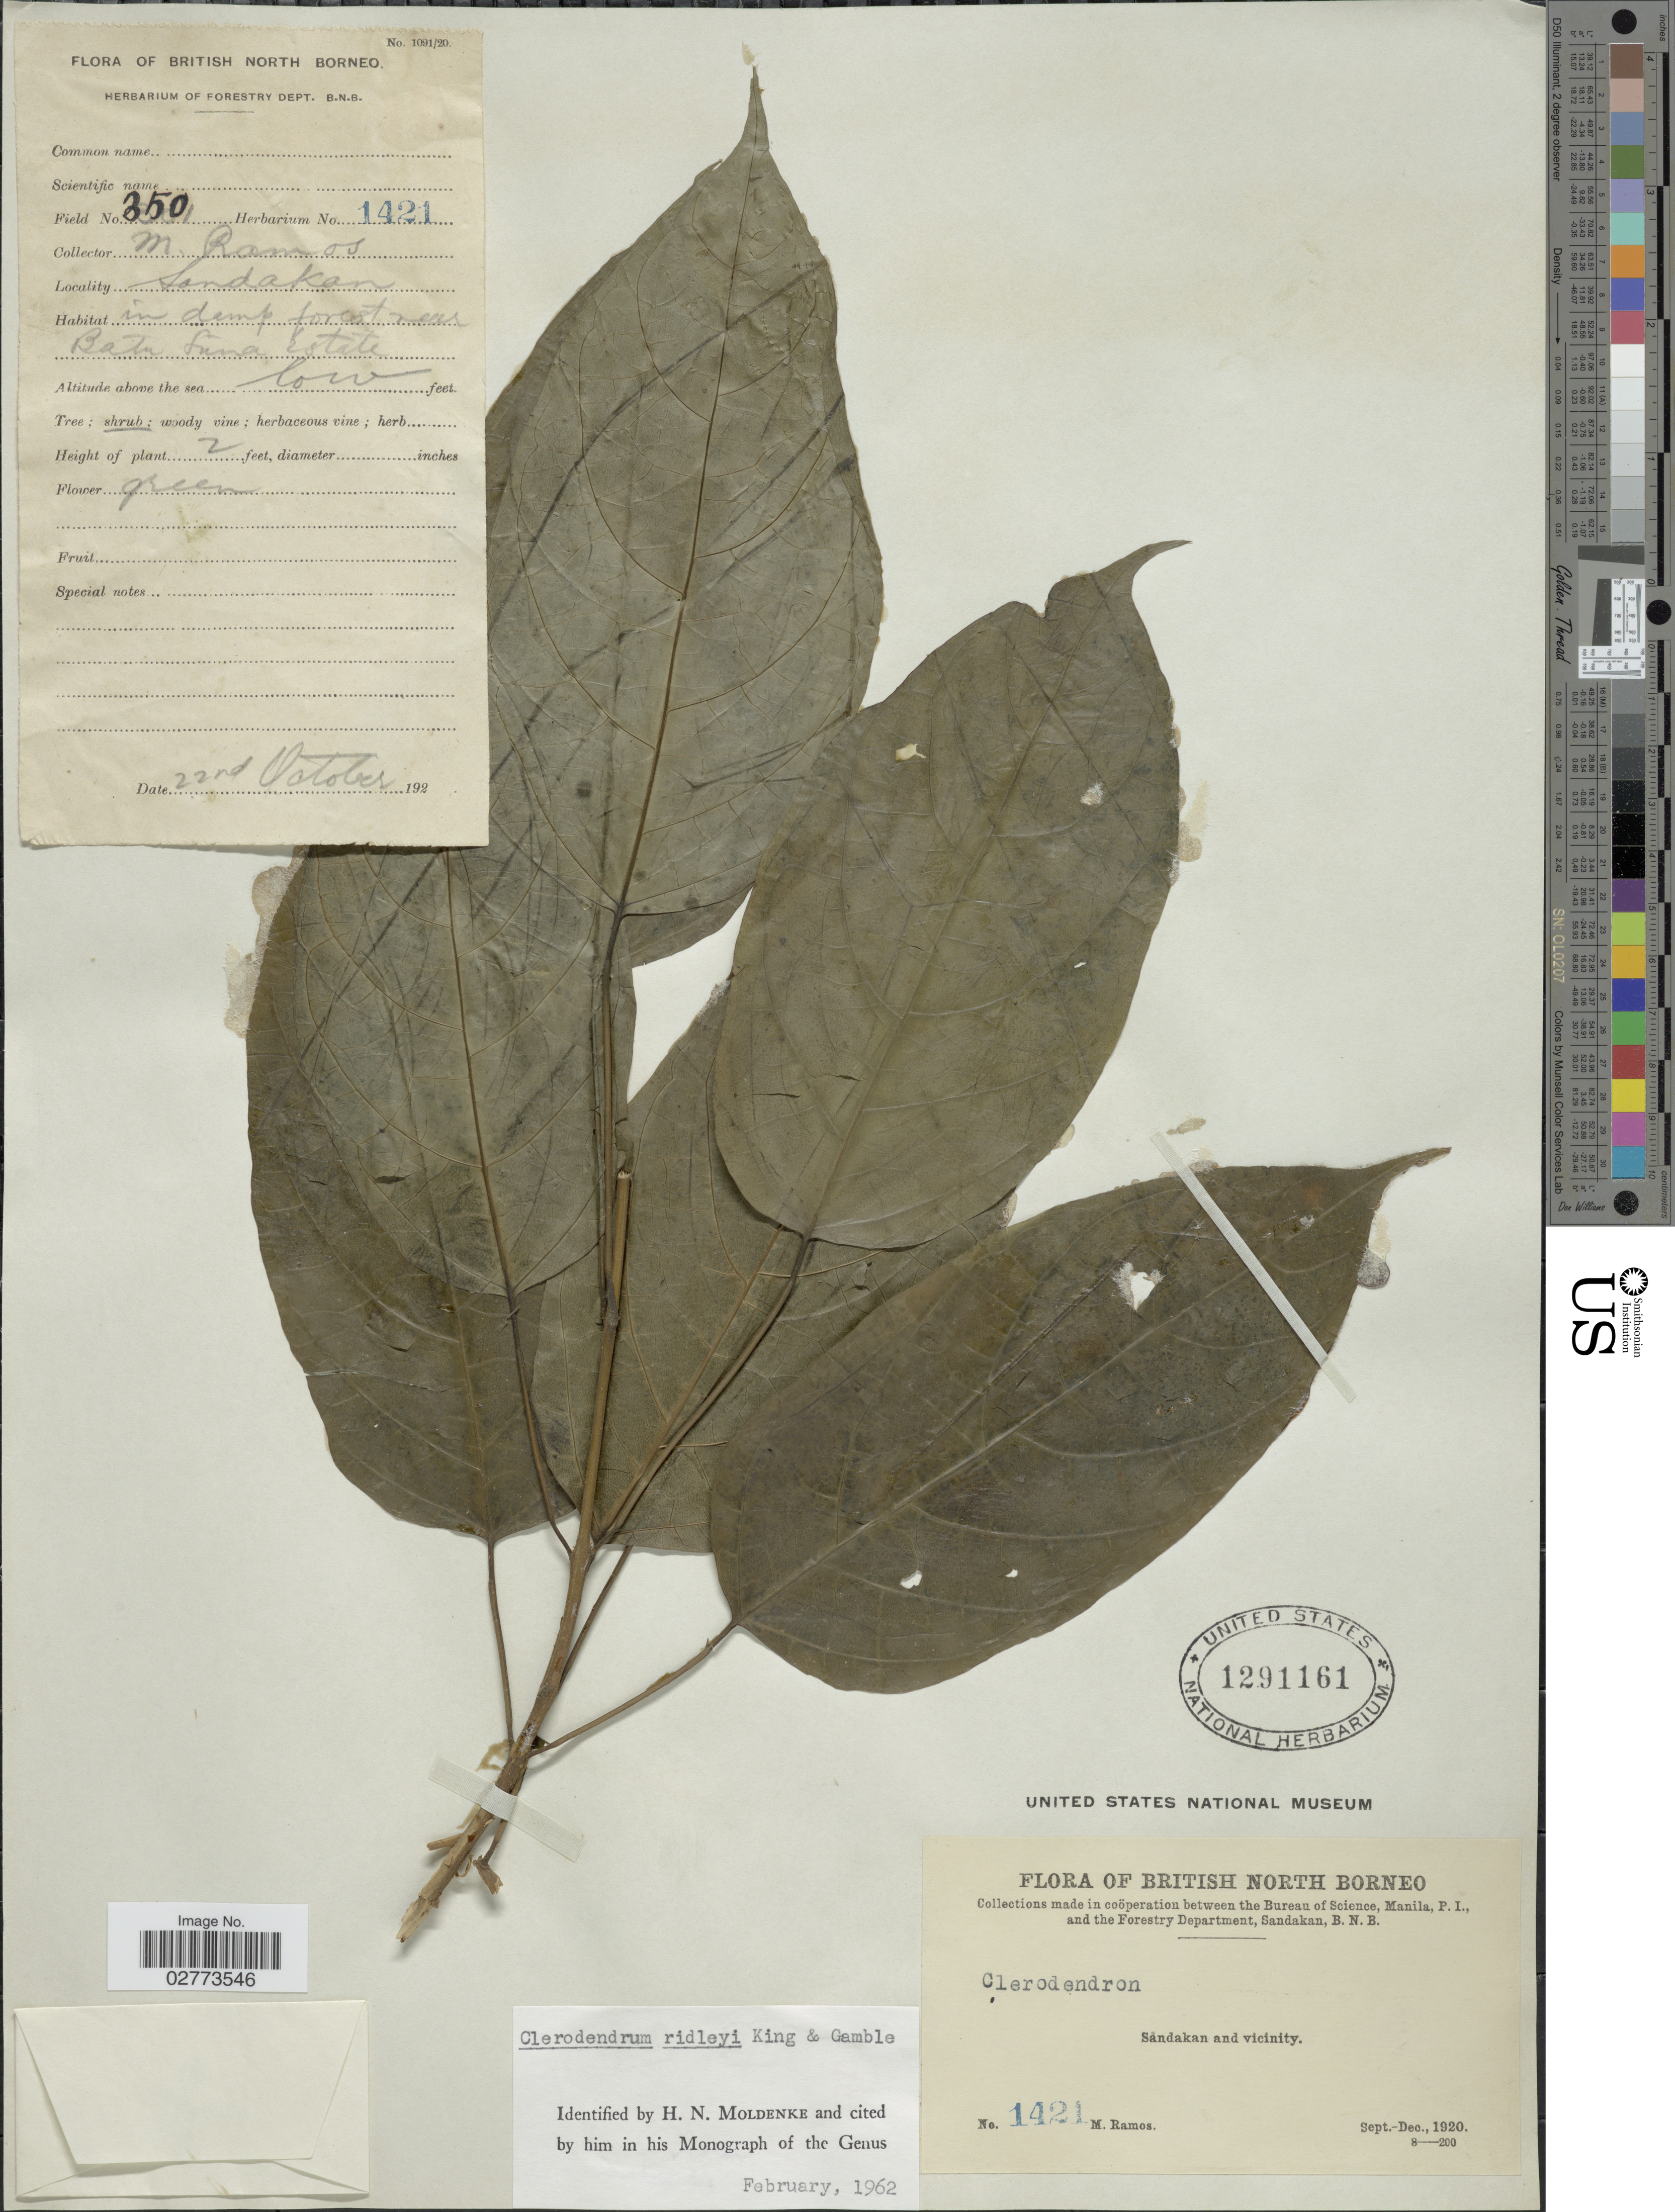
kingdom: Plantae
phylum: Tracheophyta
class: Magnoliopsida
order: Lamiales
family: Lamiaceae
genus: Clerodendrum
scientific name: Clerodendrum ridleyi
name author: King & Gamble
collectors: M. Ramos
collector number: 1421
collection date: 1920-10-22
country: Malaysia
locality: British North Borneo. Sandakan and vicinity. In demp forest near Batu Suna [interpreted] Estate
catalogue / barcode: US 1291161